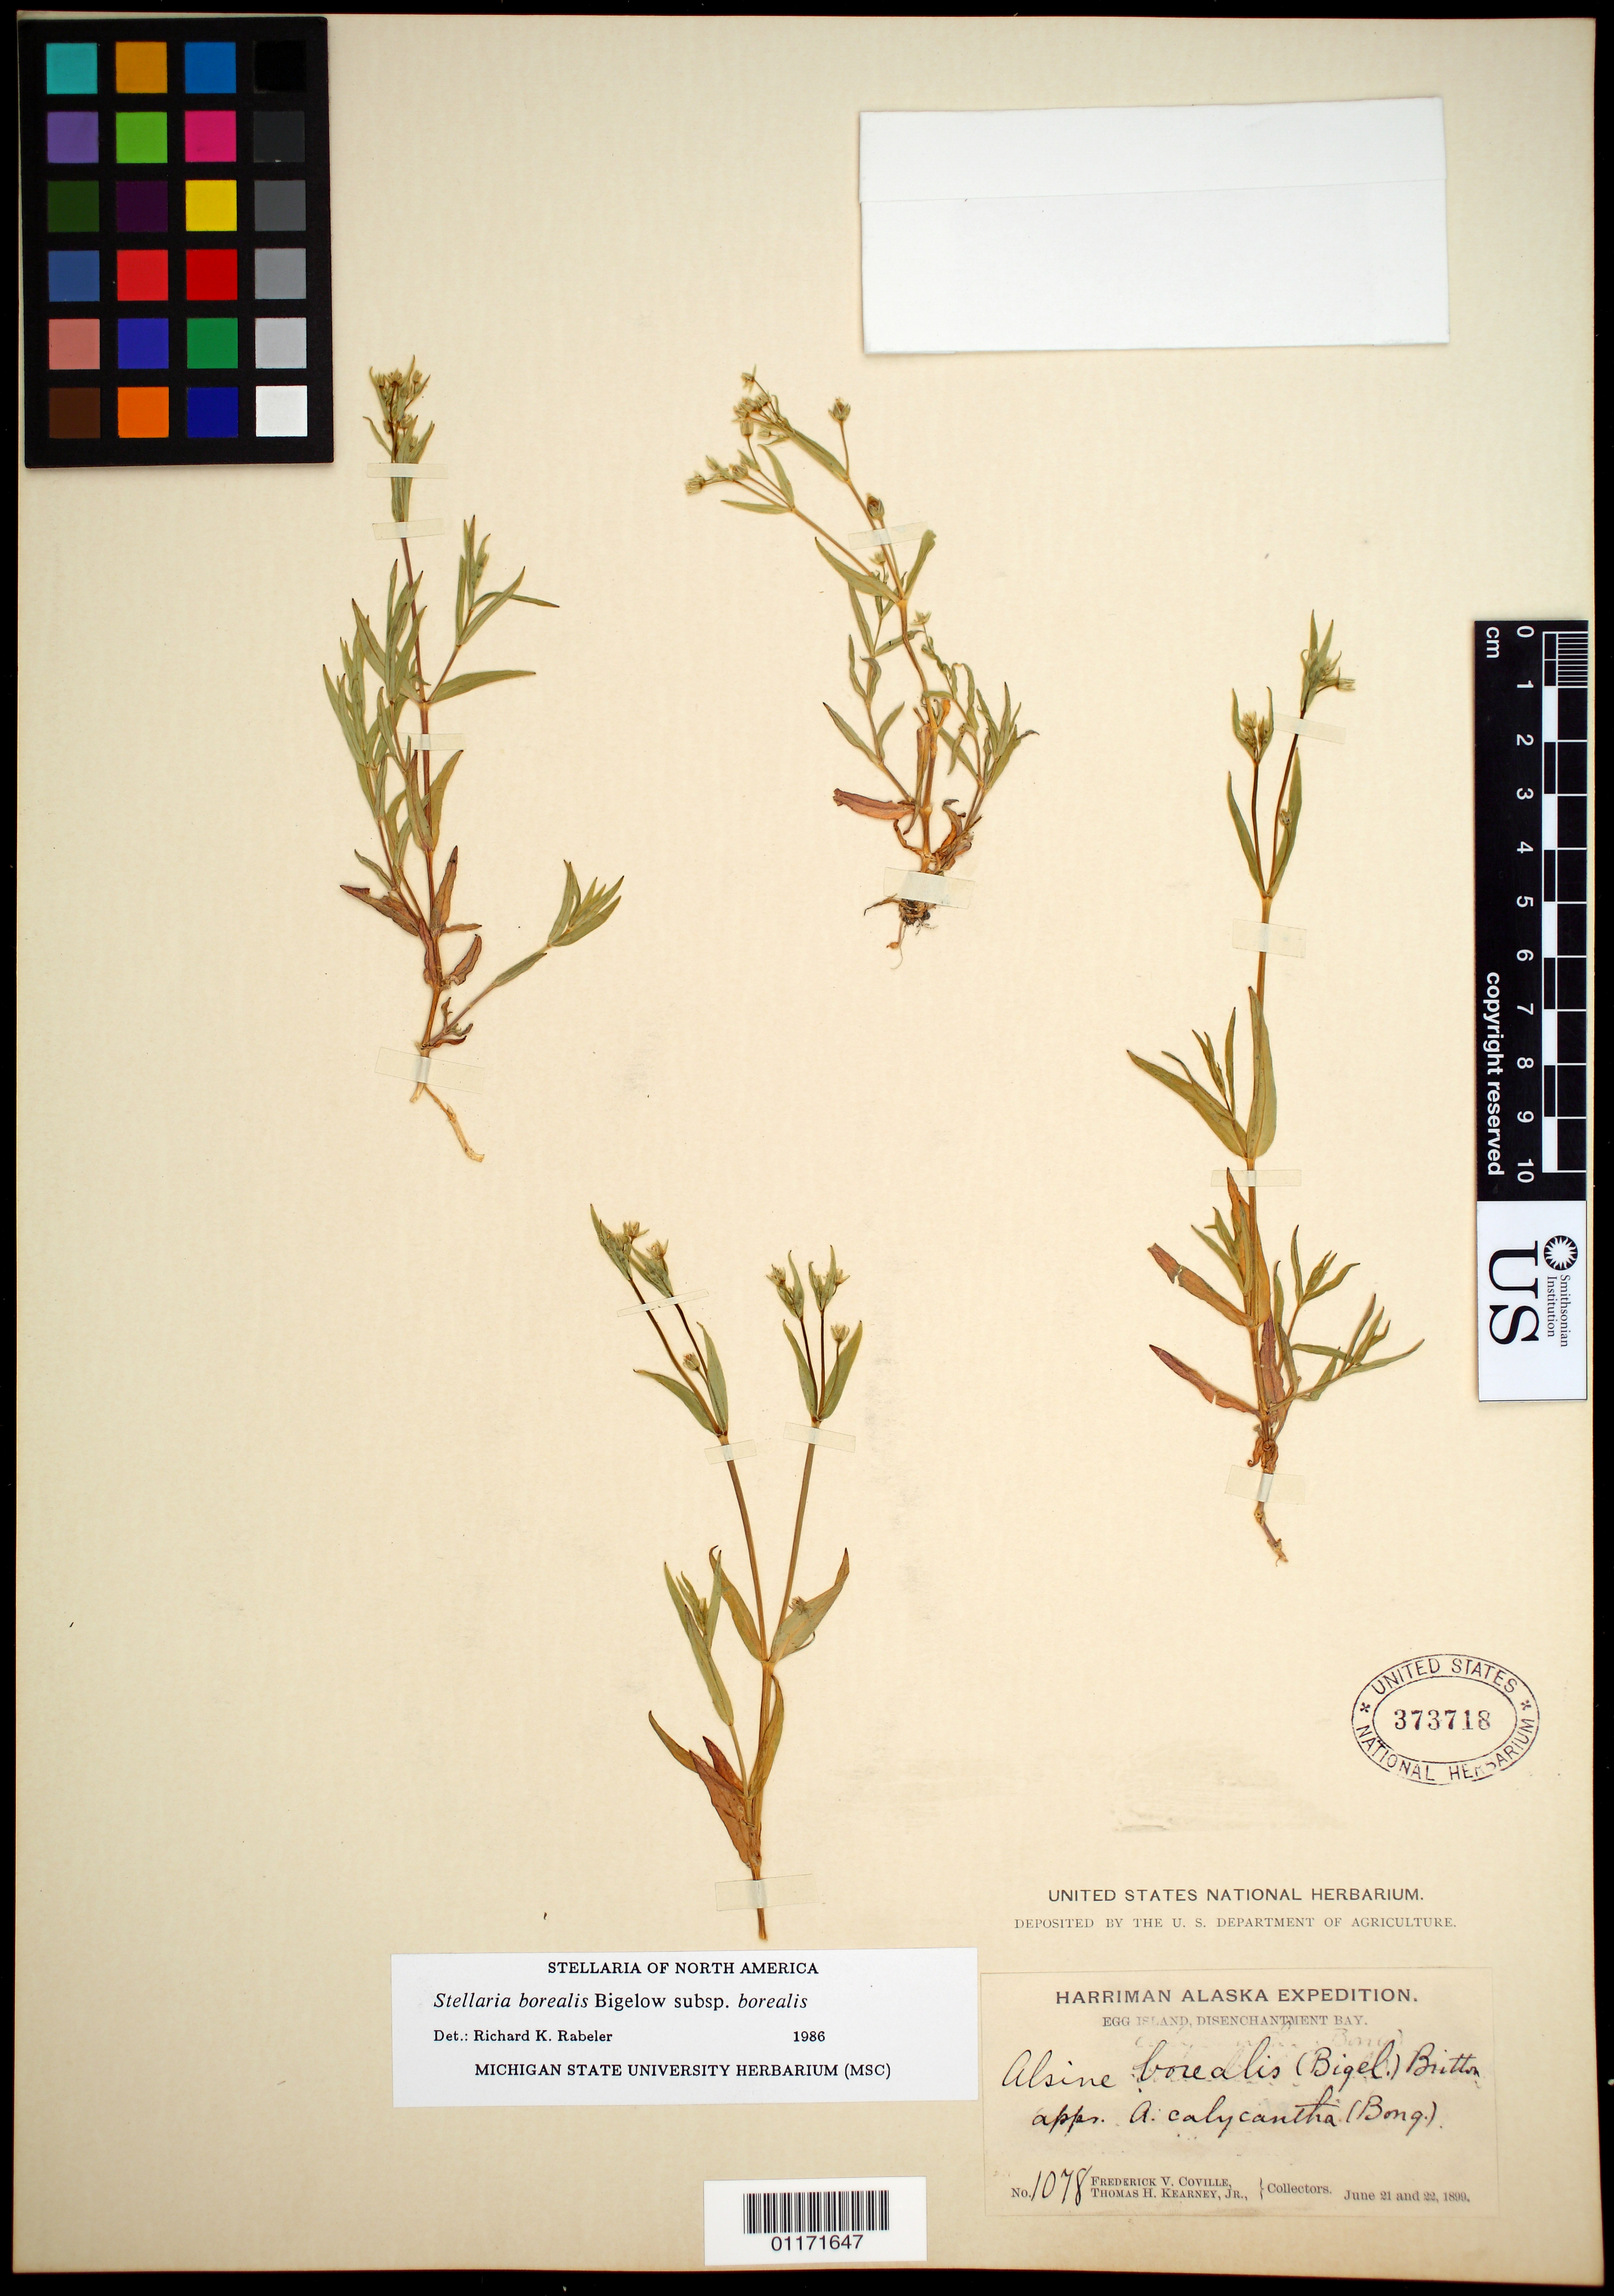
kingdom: Plantae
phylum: Tracheophyta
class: Magnoliopsida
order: Caryophyllales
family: Caryophyllaceae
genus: Stellaria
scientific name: Stellaria borealis subsp. borealis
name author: Bigelow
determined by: Rabeler, R. K.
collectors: F. V. Coville & T. H. Kearney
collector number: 1078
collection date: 1899-06-21,1899-06-22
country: United States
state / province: Alaska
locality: Egg Island, Disenchantment Bay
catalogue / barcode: US 373718